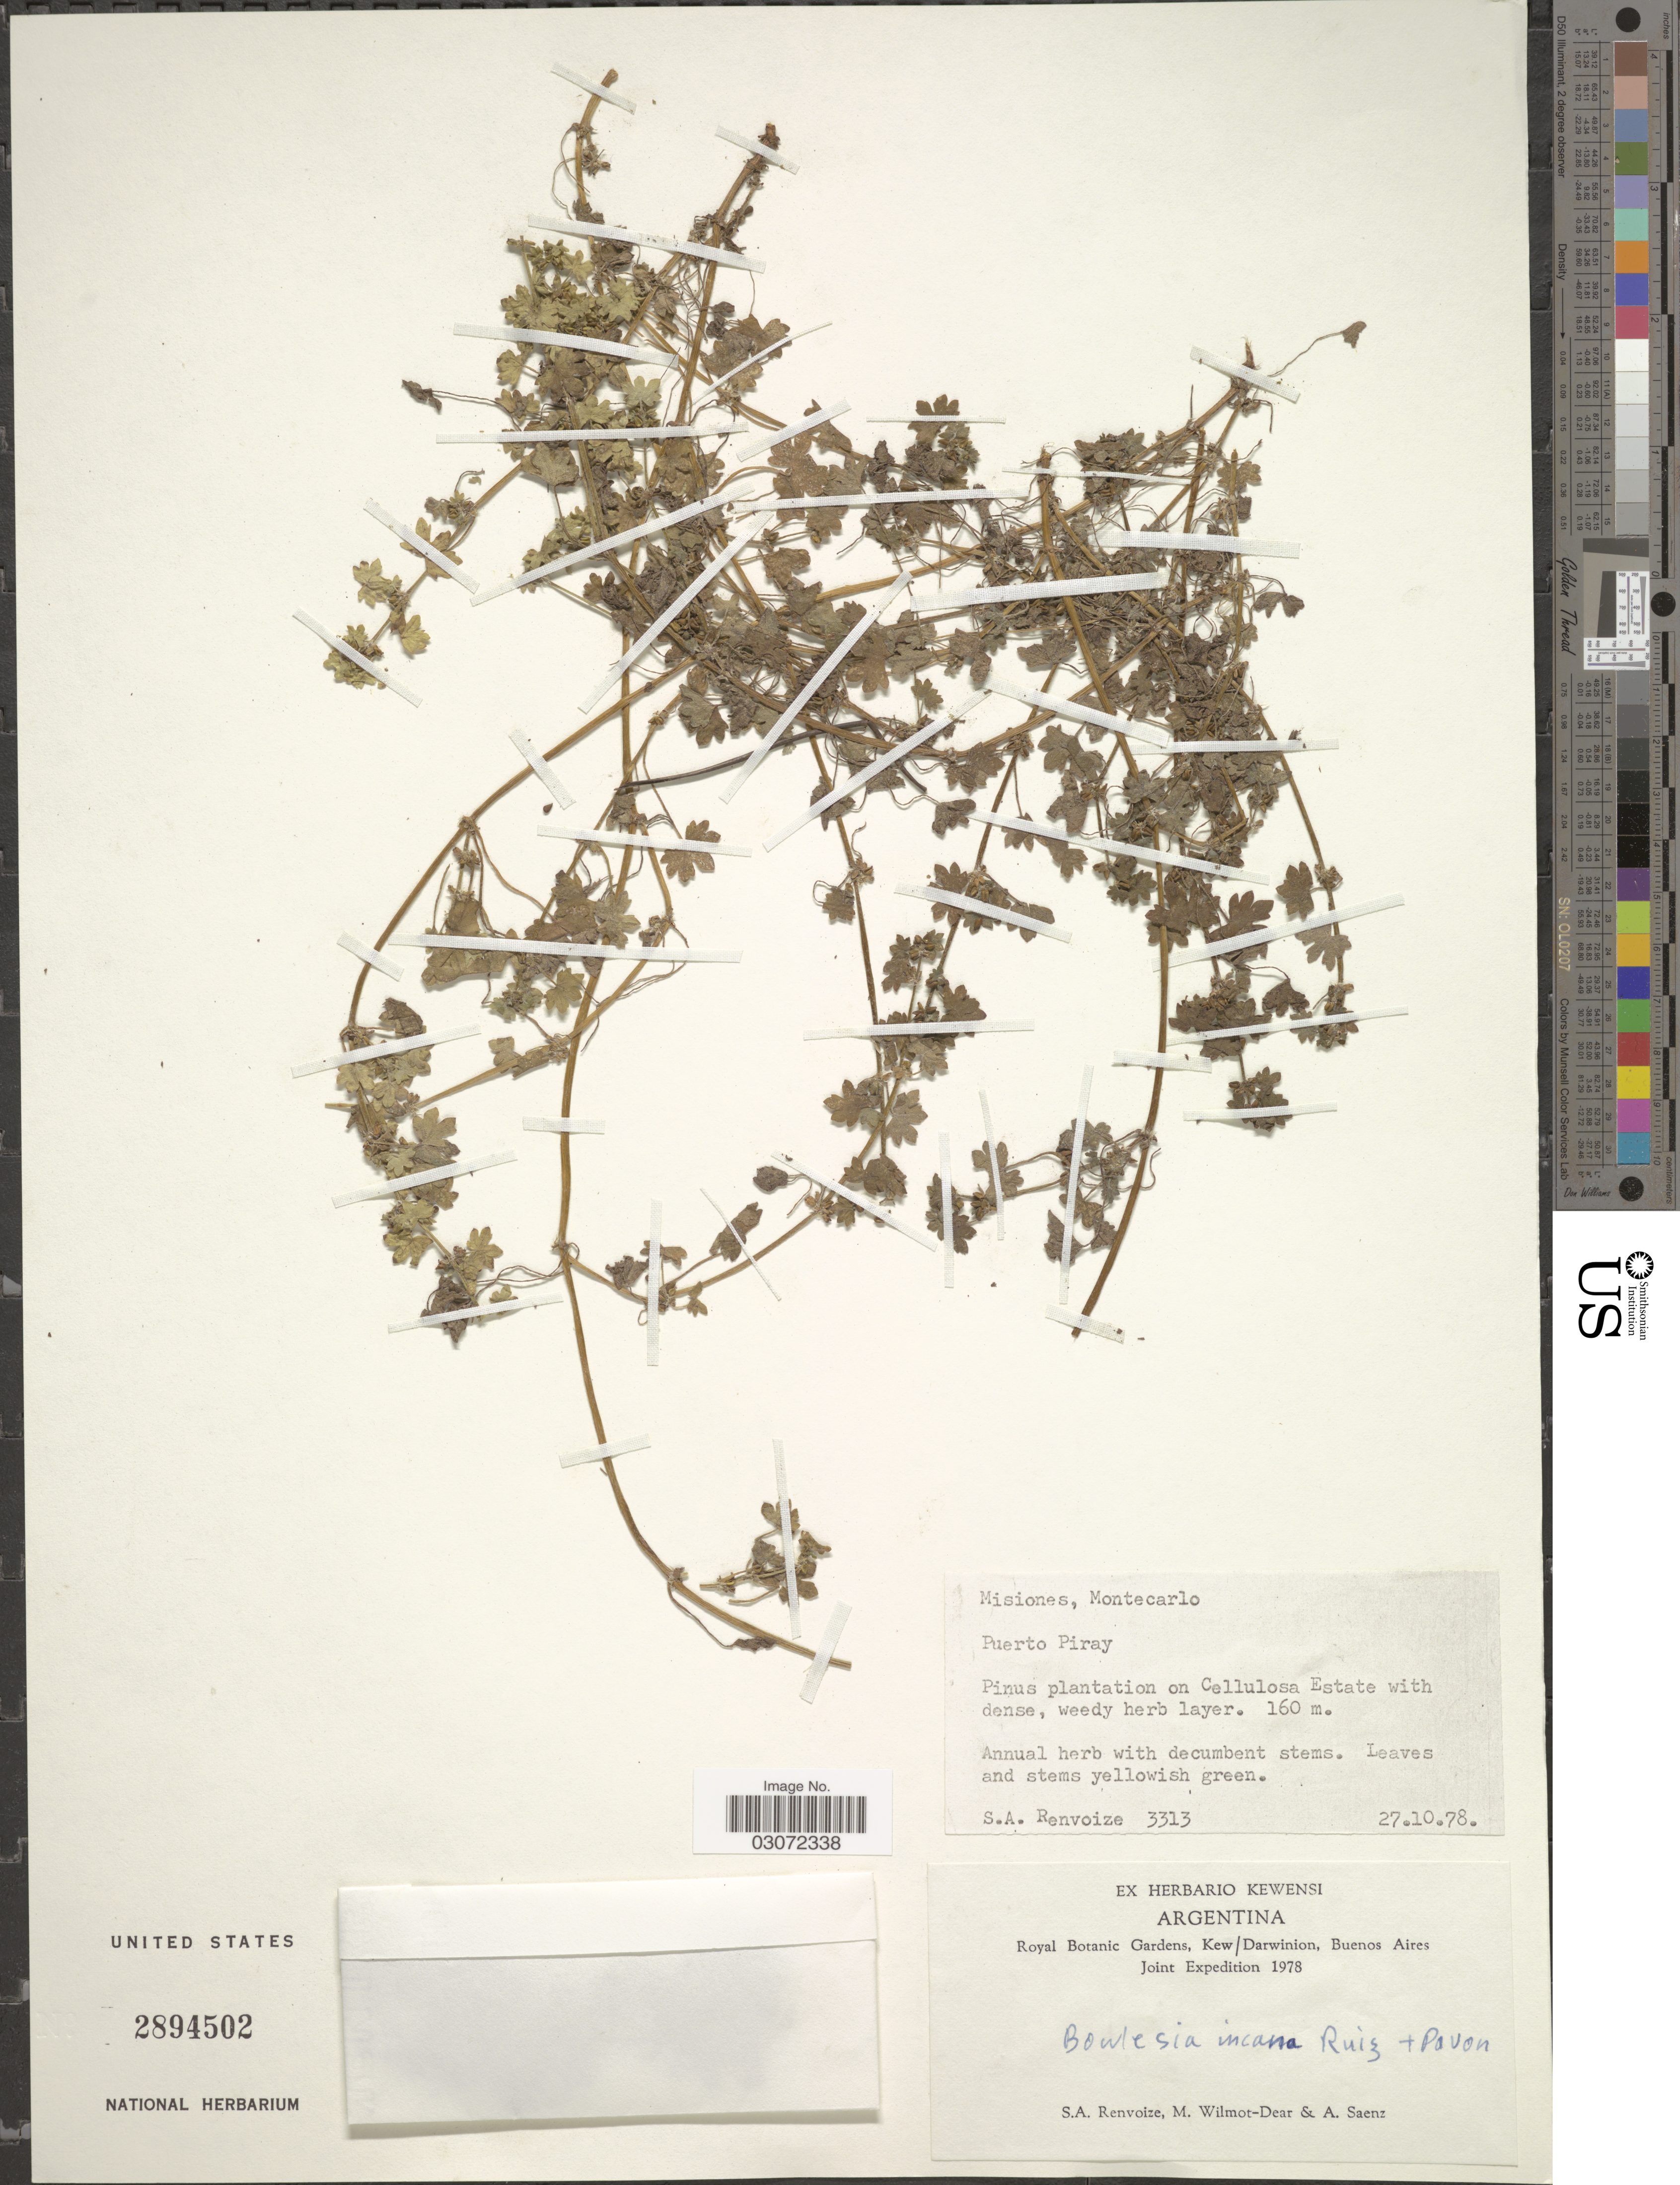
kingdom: Plantae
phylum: Tracheophyta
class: Magnoliopsida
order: Apiales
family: Apiaceae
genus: Bowlesia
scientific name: Bowlesia incana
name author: Ruiz & Pav.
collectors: S. A. Renvoize, M. Wilmot-Dear & A. Saenz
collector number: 3313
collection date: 1978-10-27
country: Argentina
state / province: Misiones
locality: Montecarlo. Puerto Piray. On Cellulosa Estate.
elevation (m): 160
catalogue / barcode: US 2894502